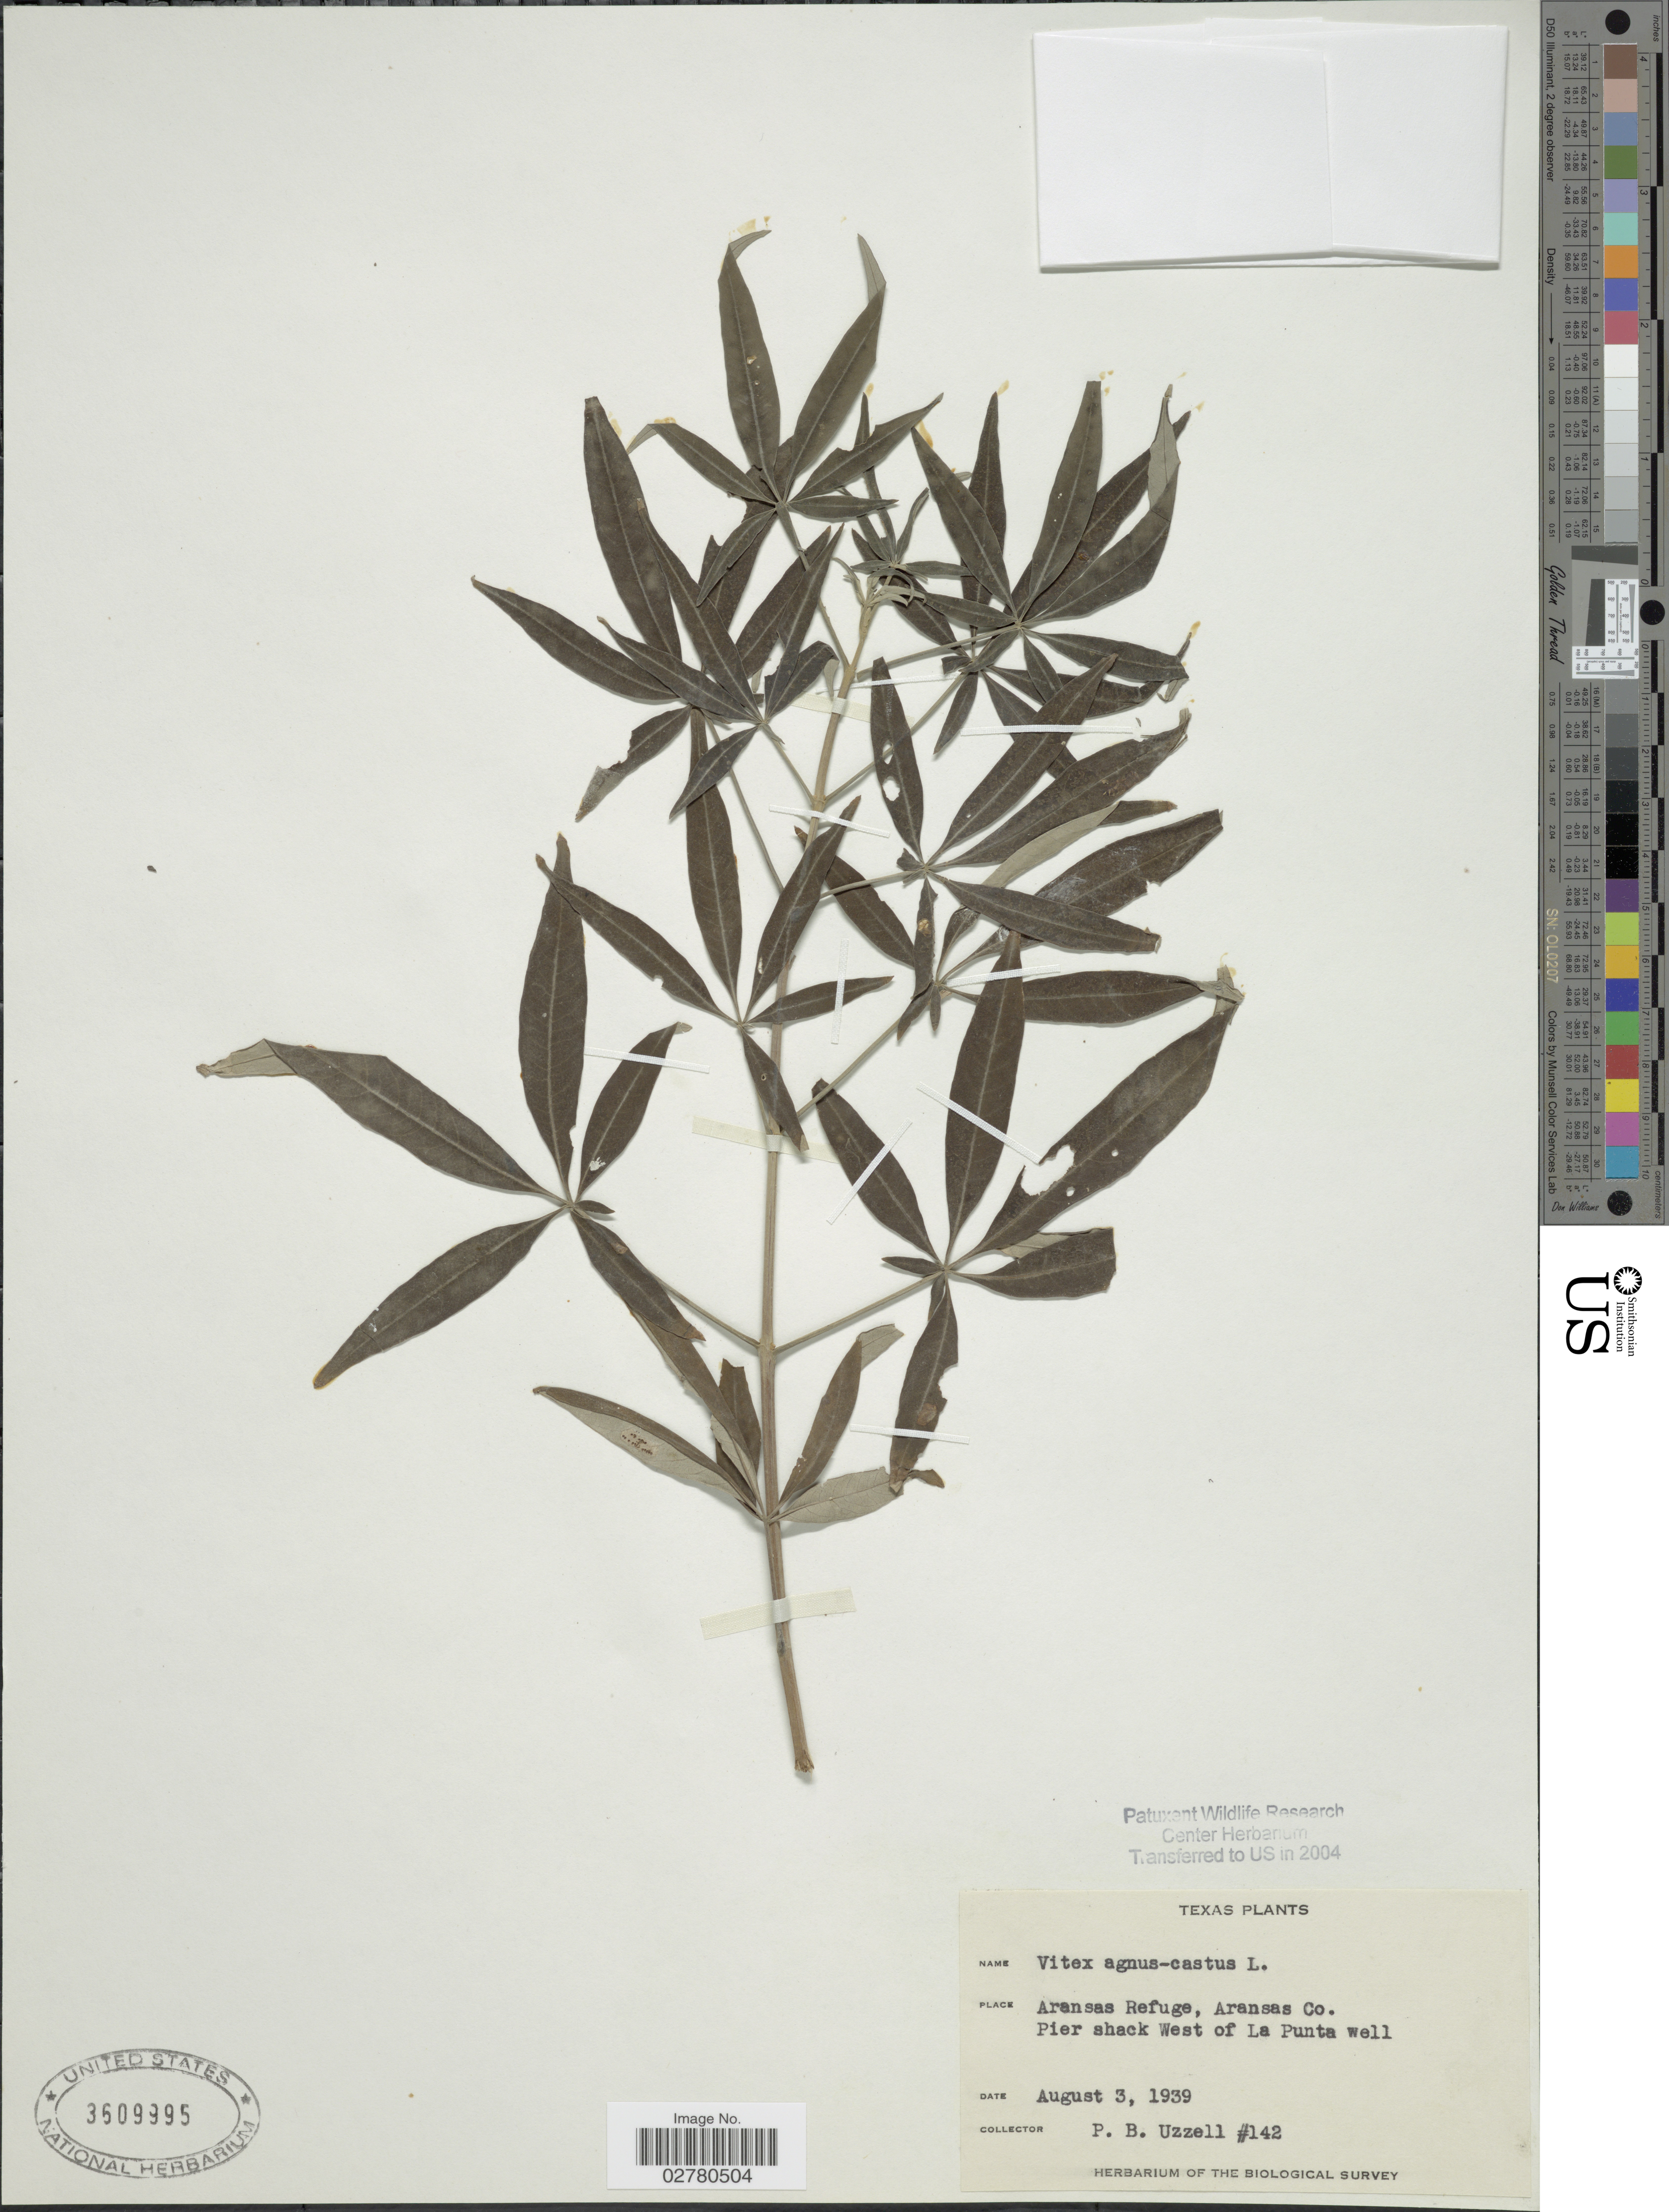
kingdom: Plantae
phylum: Tracheophyta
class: Magnoliopsida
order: Lamiales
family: Lamiaceae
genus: Vitex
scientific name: Vitex agnus-castus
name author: L.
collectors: P. Uzzell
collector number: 142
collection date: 1939-08-03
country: United States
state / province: Texas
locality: Aransas Refuge, Aransas Co., Pier shack West of La Punta well.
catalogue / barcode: US 3609995